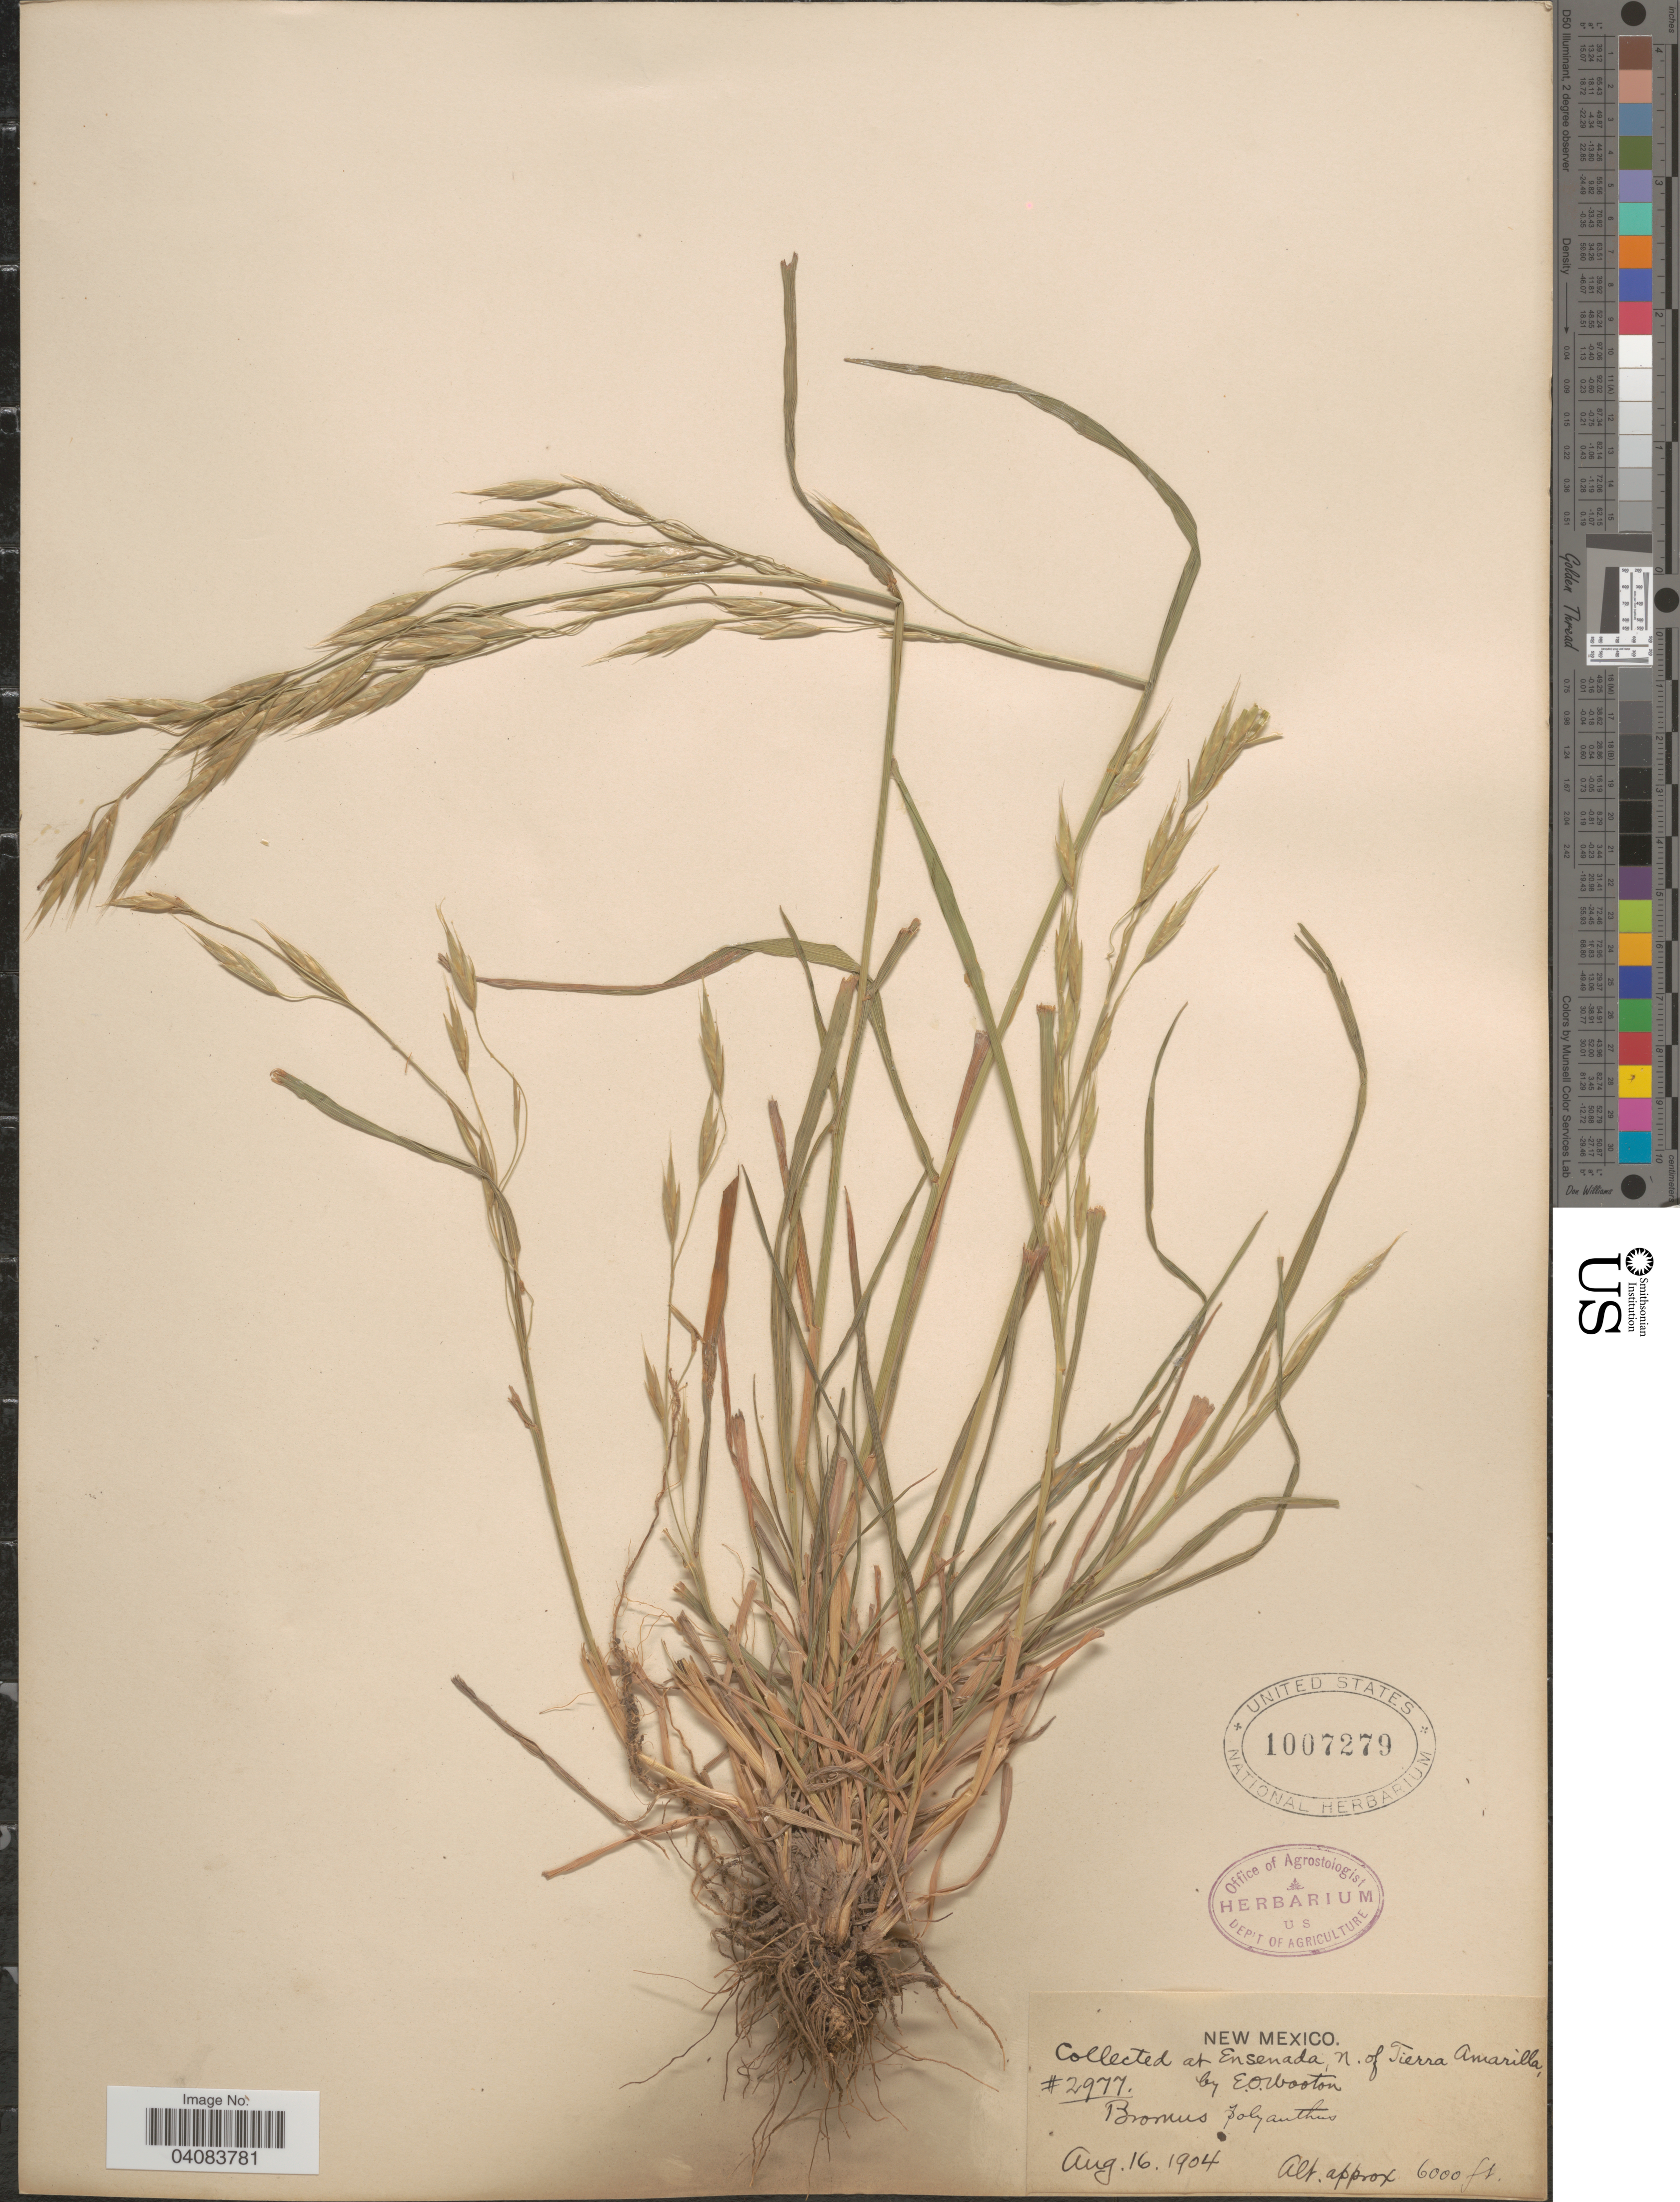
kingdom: Plantae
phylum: Tracheophyta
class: Liliopsida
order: Poales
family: Poaceae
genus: Bromus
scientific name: Bromus polyanthus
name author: Scribn. ex Shear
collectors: E. O. Wooton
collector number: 2977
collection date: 1904-08-16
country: United States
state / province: New Mexico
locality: At Ensenada, N. of Tierra Amarilla.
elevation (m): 1829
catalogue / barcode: US 1007279